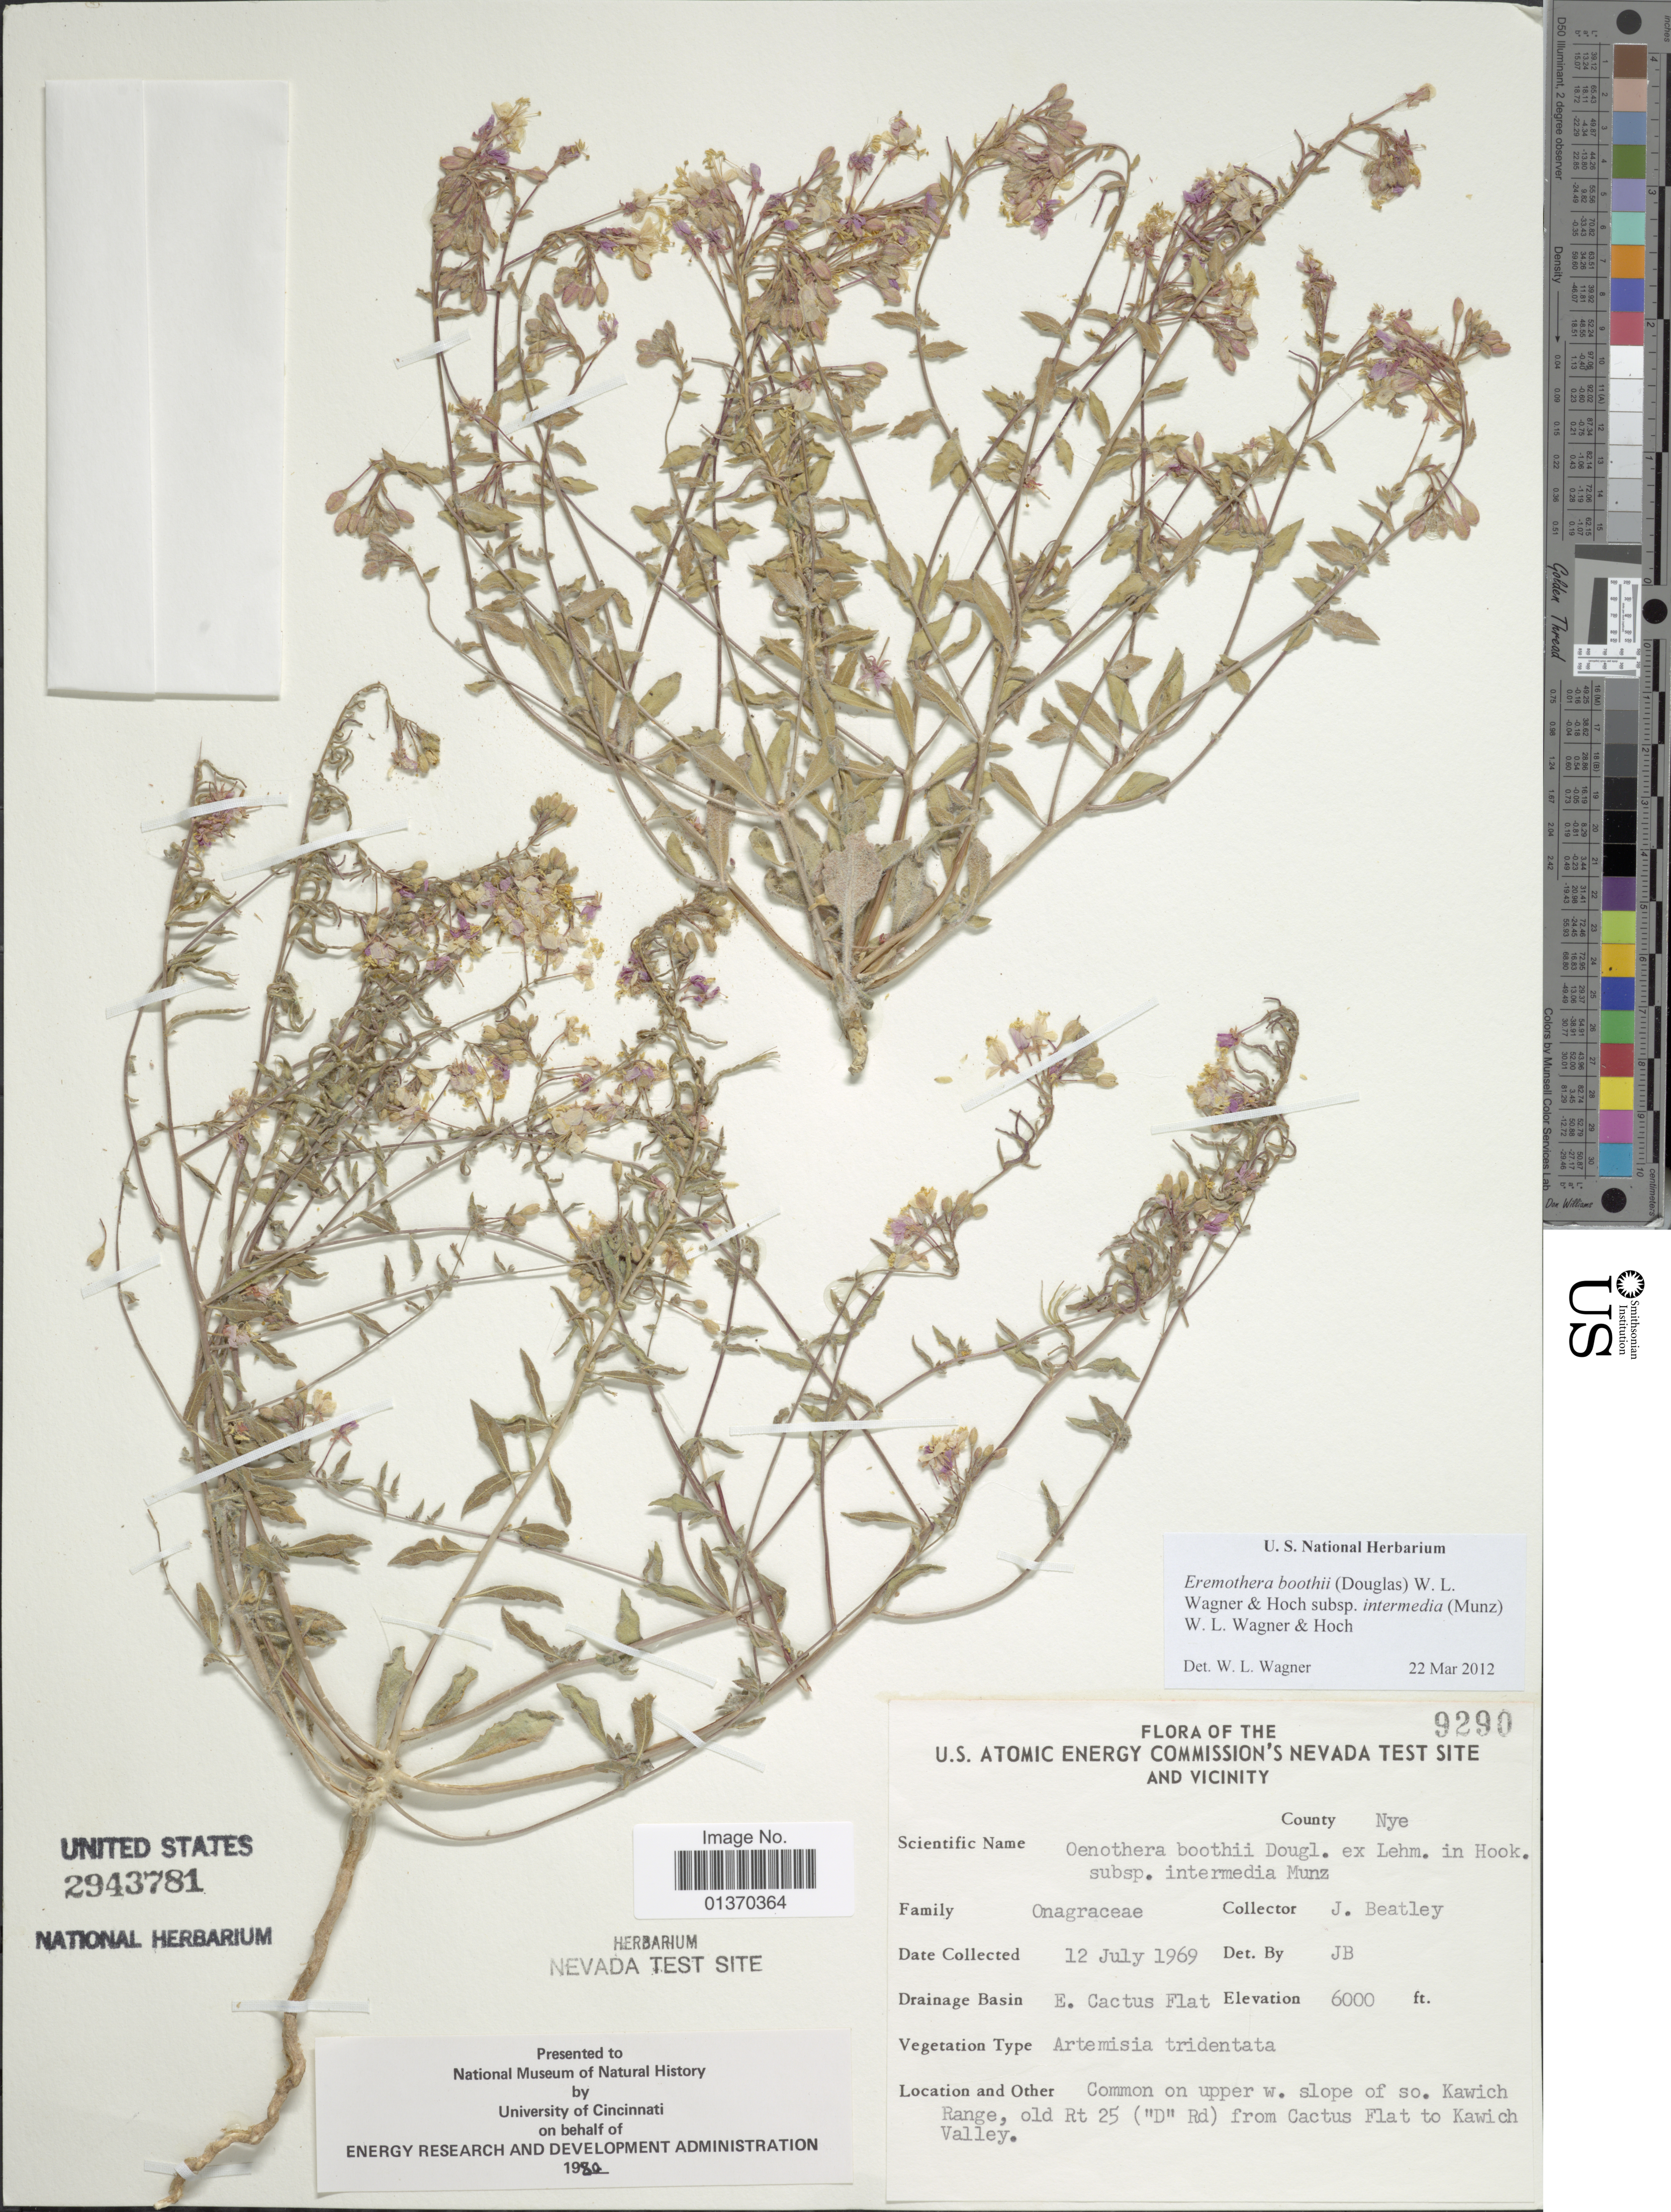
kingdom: Plantae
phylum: Tracheophyta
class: Magnoliopsida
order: Myrtales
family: Onagraceae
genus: Eremothera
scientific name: Eremothera boothii subsp. intermedia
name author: (Munz) W.L. Wagner & Hoch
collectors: J. C. Beatley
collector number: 9290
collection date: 1969-07-12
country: United States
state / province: Nevada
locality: U. S. Atomic Energy Commission's Nevada Test Site and Vicinity, E. Cactus Flat, Common on upper w. slope of so. Kawich Range, old Rt 25 ("D" Rd0 from Cactus Flat to Kawich Valley. County Nye.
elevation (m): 1829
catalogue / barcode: US 2943781